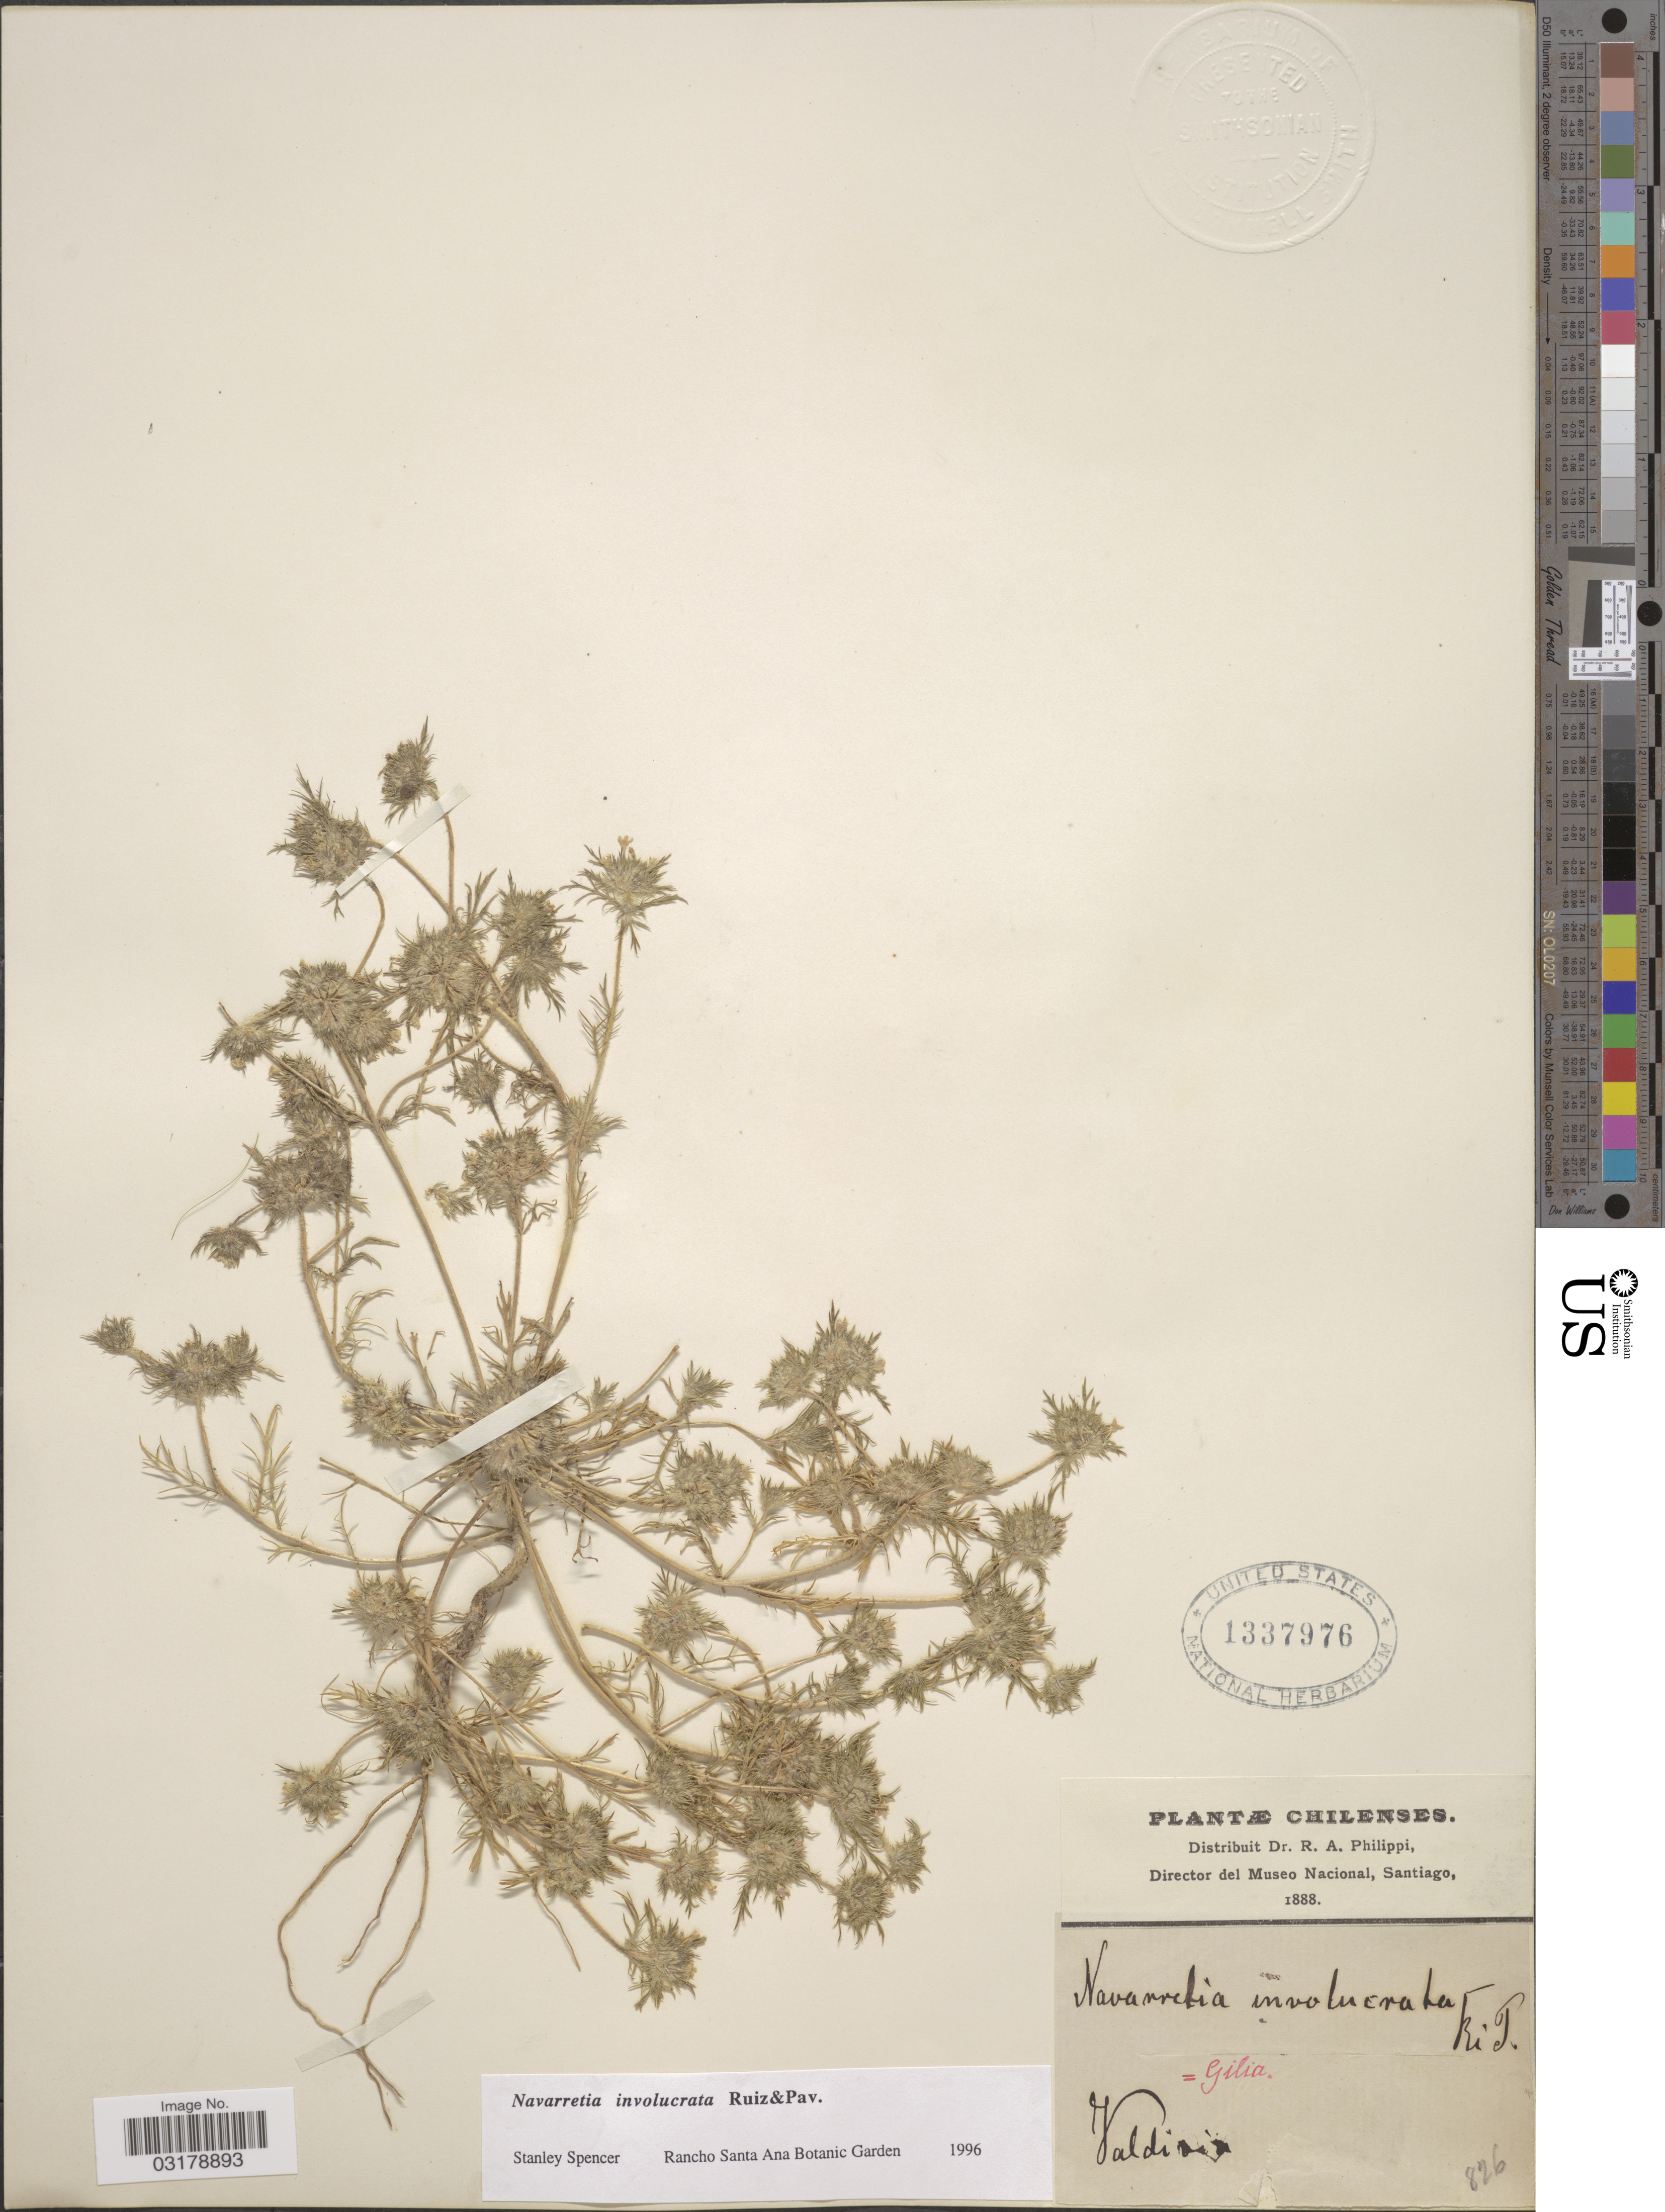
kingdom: Plantae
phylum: Tracheophyta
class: Magnoliopsida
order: Ericales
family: Polemoniaceae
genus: Navarretia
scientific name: Navarretia involucrata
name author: Ruiz & Pav.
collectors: ex. herb. R.A. Philippi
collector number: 826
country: Chile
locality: Valdivia.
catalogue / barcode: US 1337976